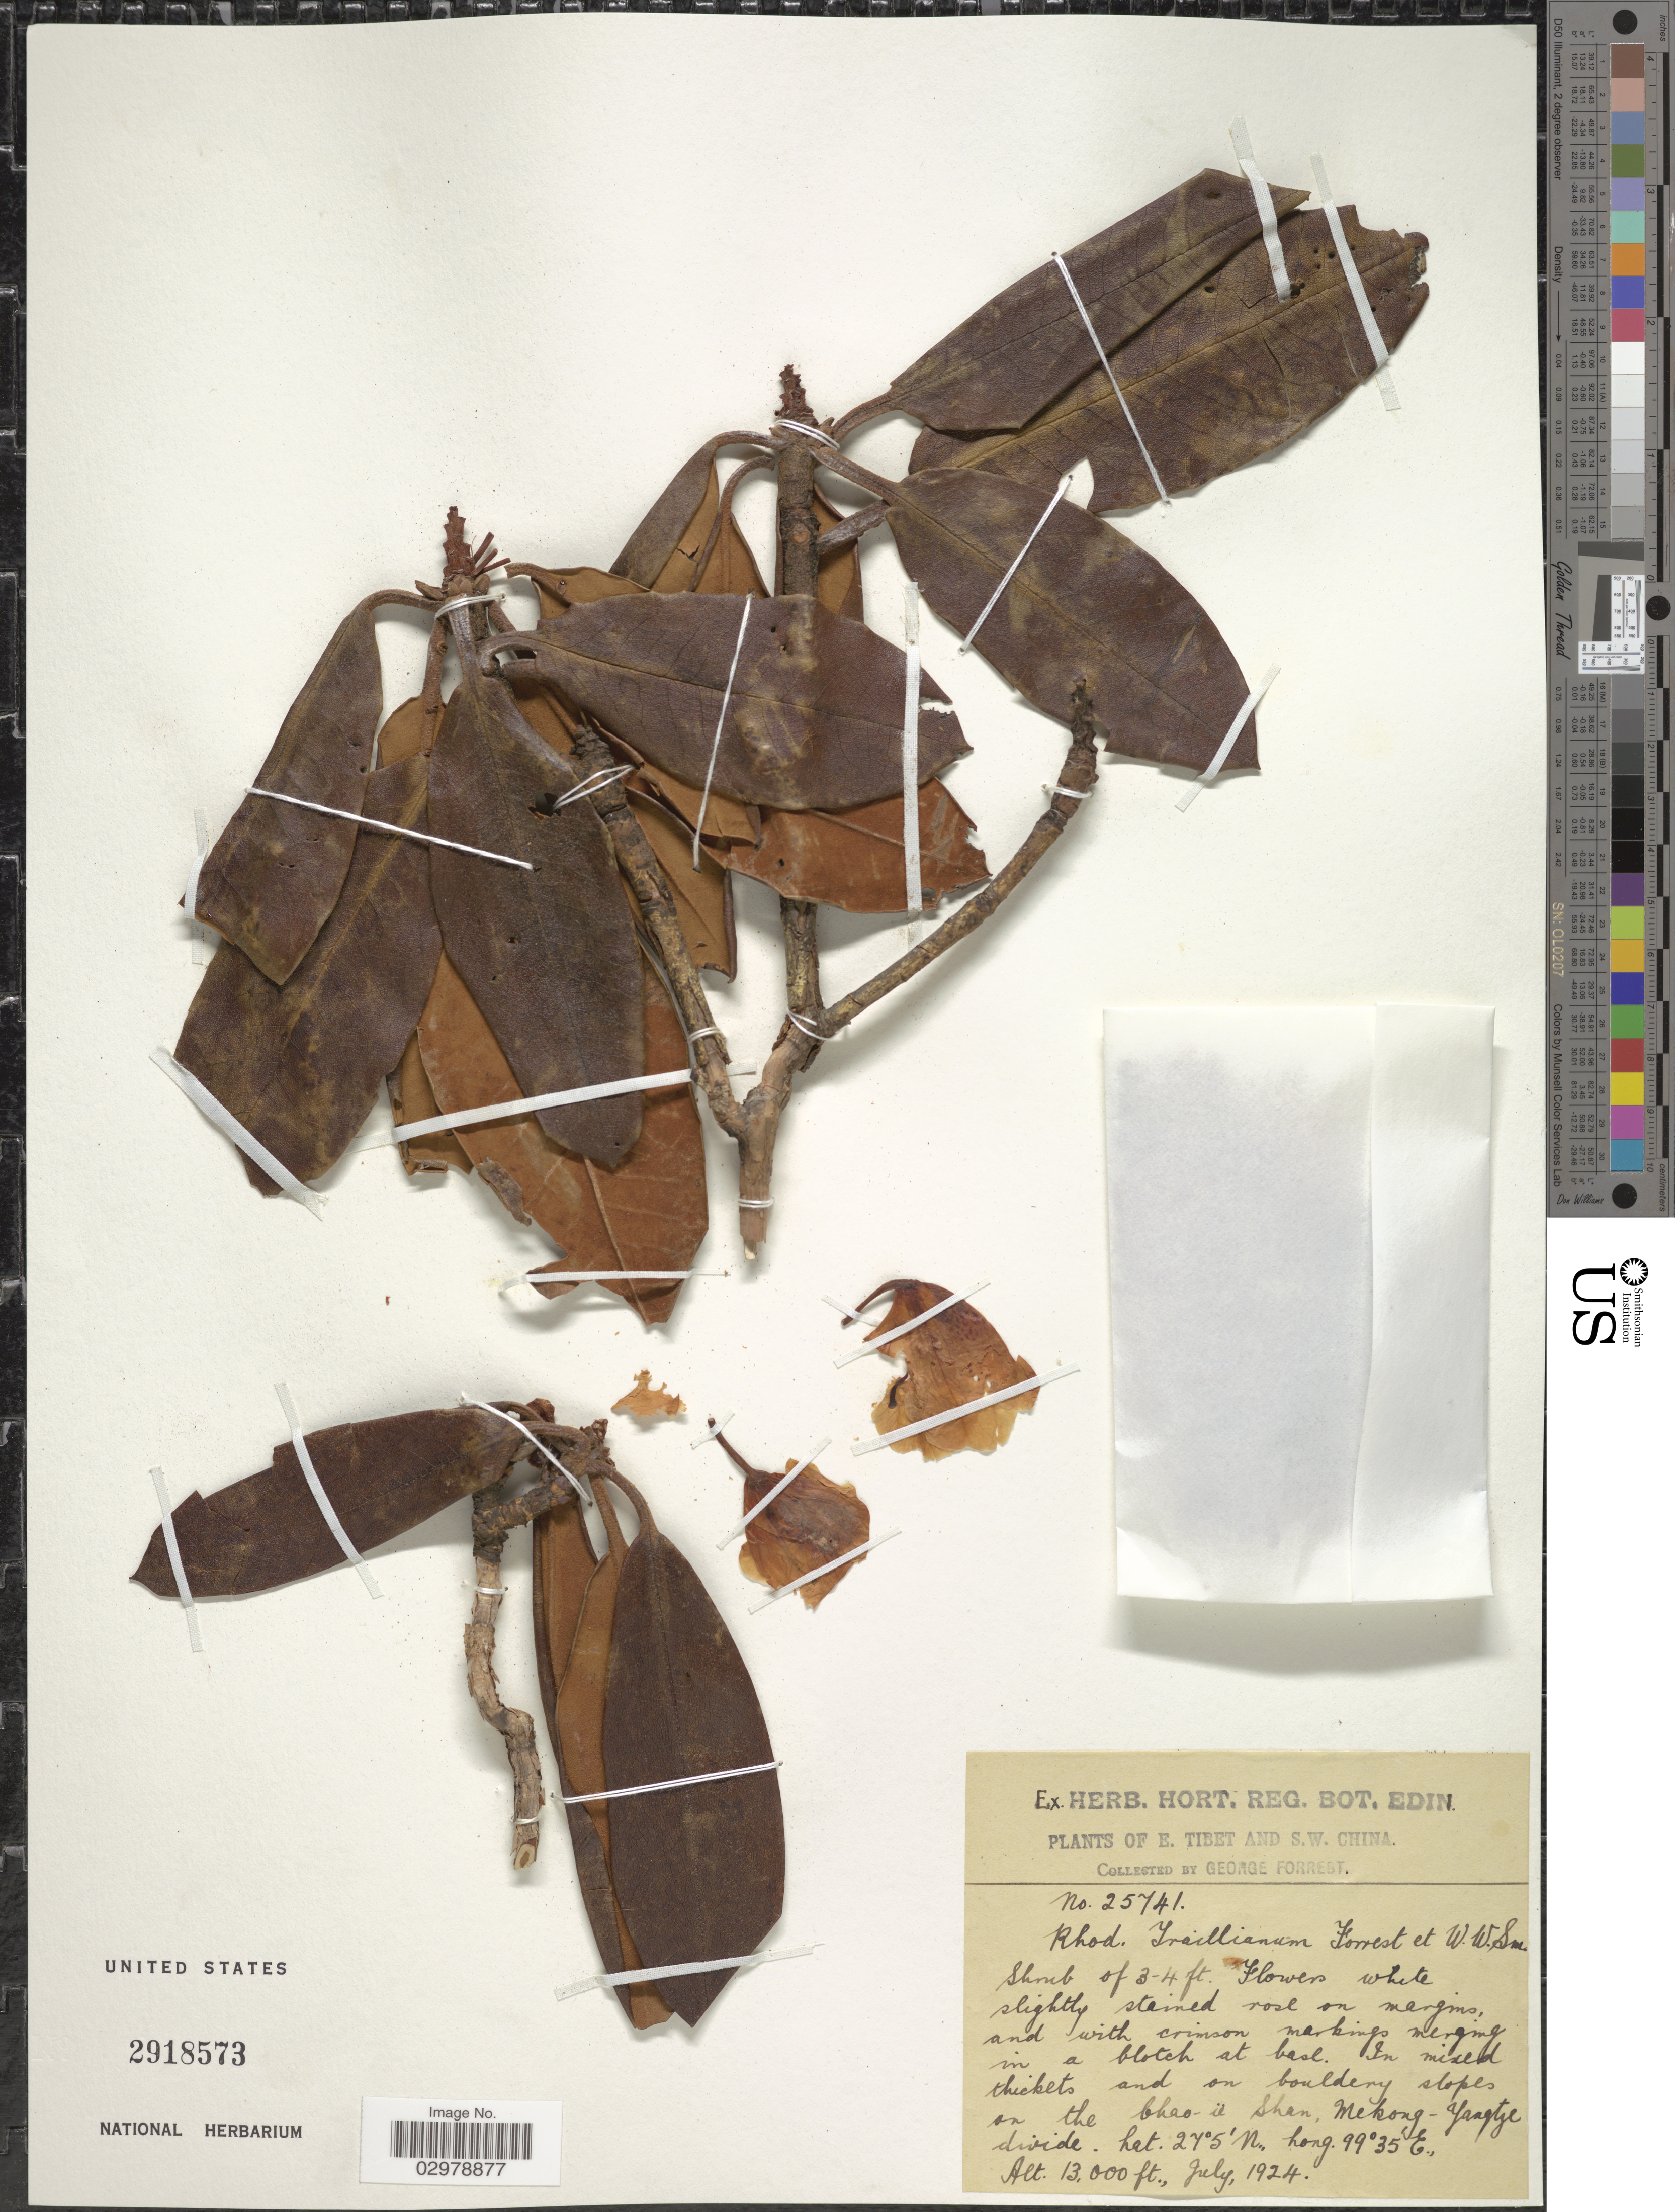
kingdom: Plantae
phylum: Tracheophyta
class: Magnoliopsida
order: Ericales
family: Ericaceae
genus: Rhododendron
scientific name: Rhododendron traillianum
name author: Forrest & W.W. Sm.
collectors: G. Forrest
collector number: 25741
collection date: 1924-07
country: China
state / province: Xizang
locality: E. Tibet and S.W. China. In mixed thickets and on bouldery slopes on the Chao-ii Shan, Mekong-Yangtze divide.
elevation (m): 3962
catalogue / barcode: US 2918573